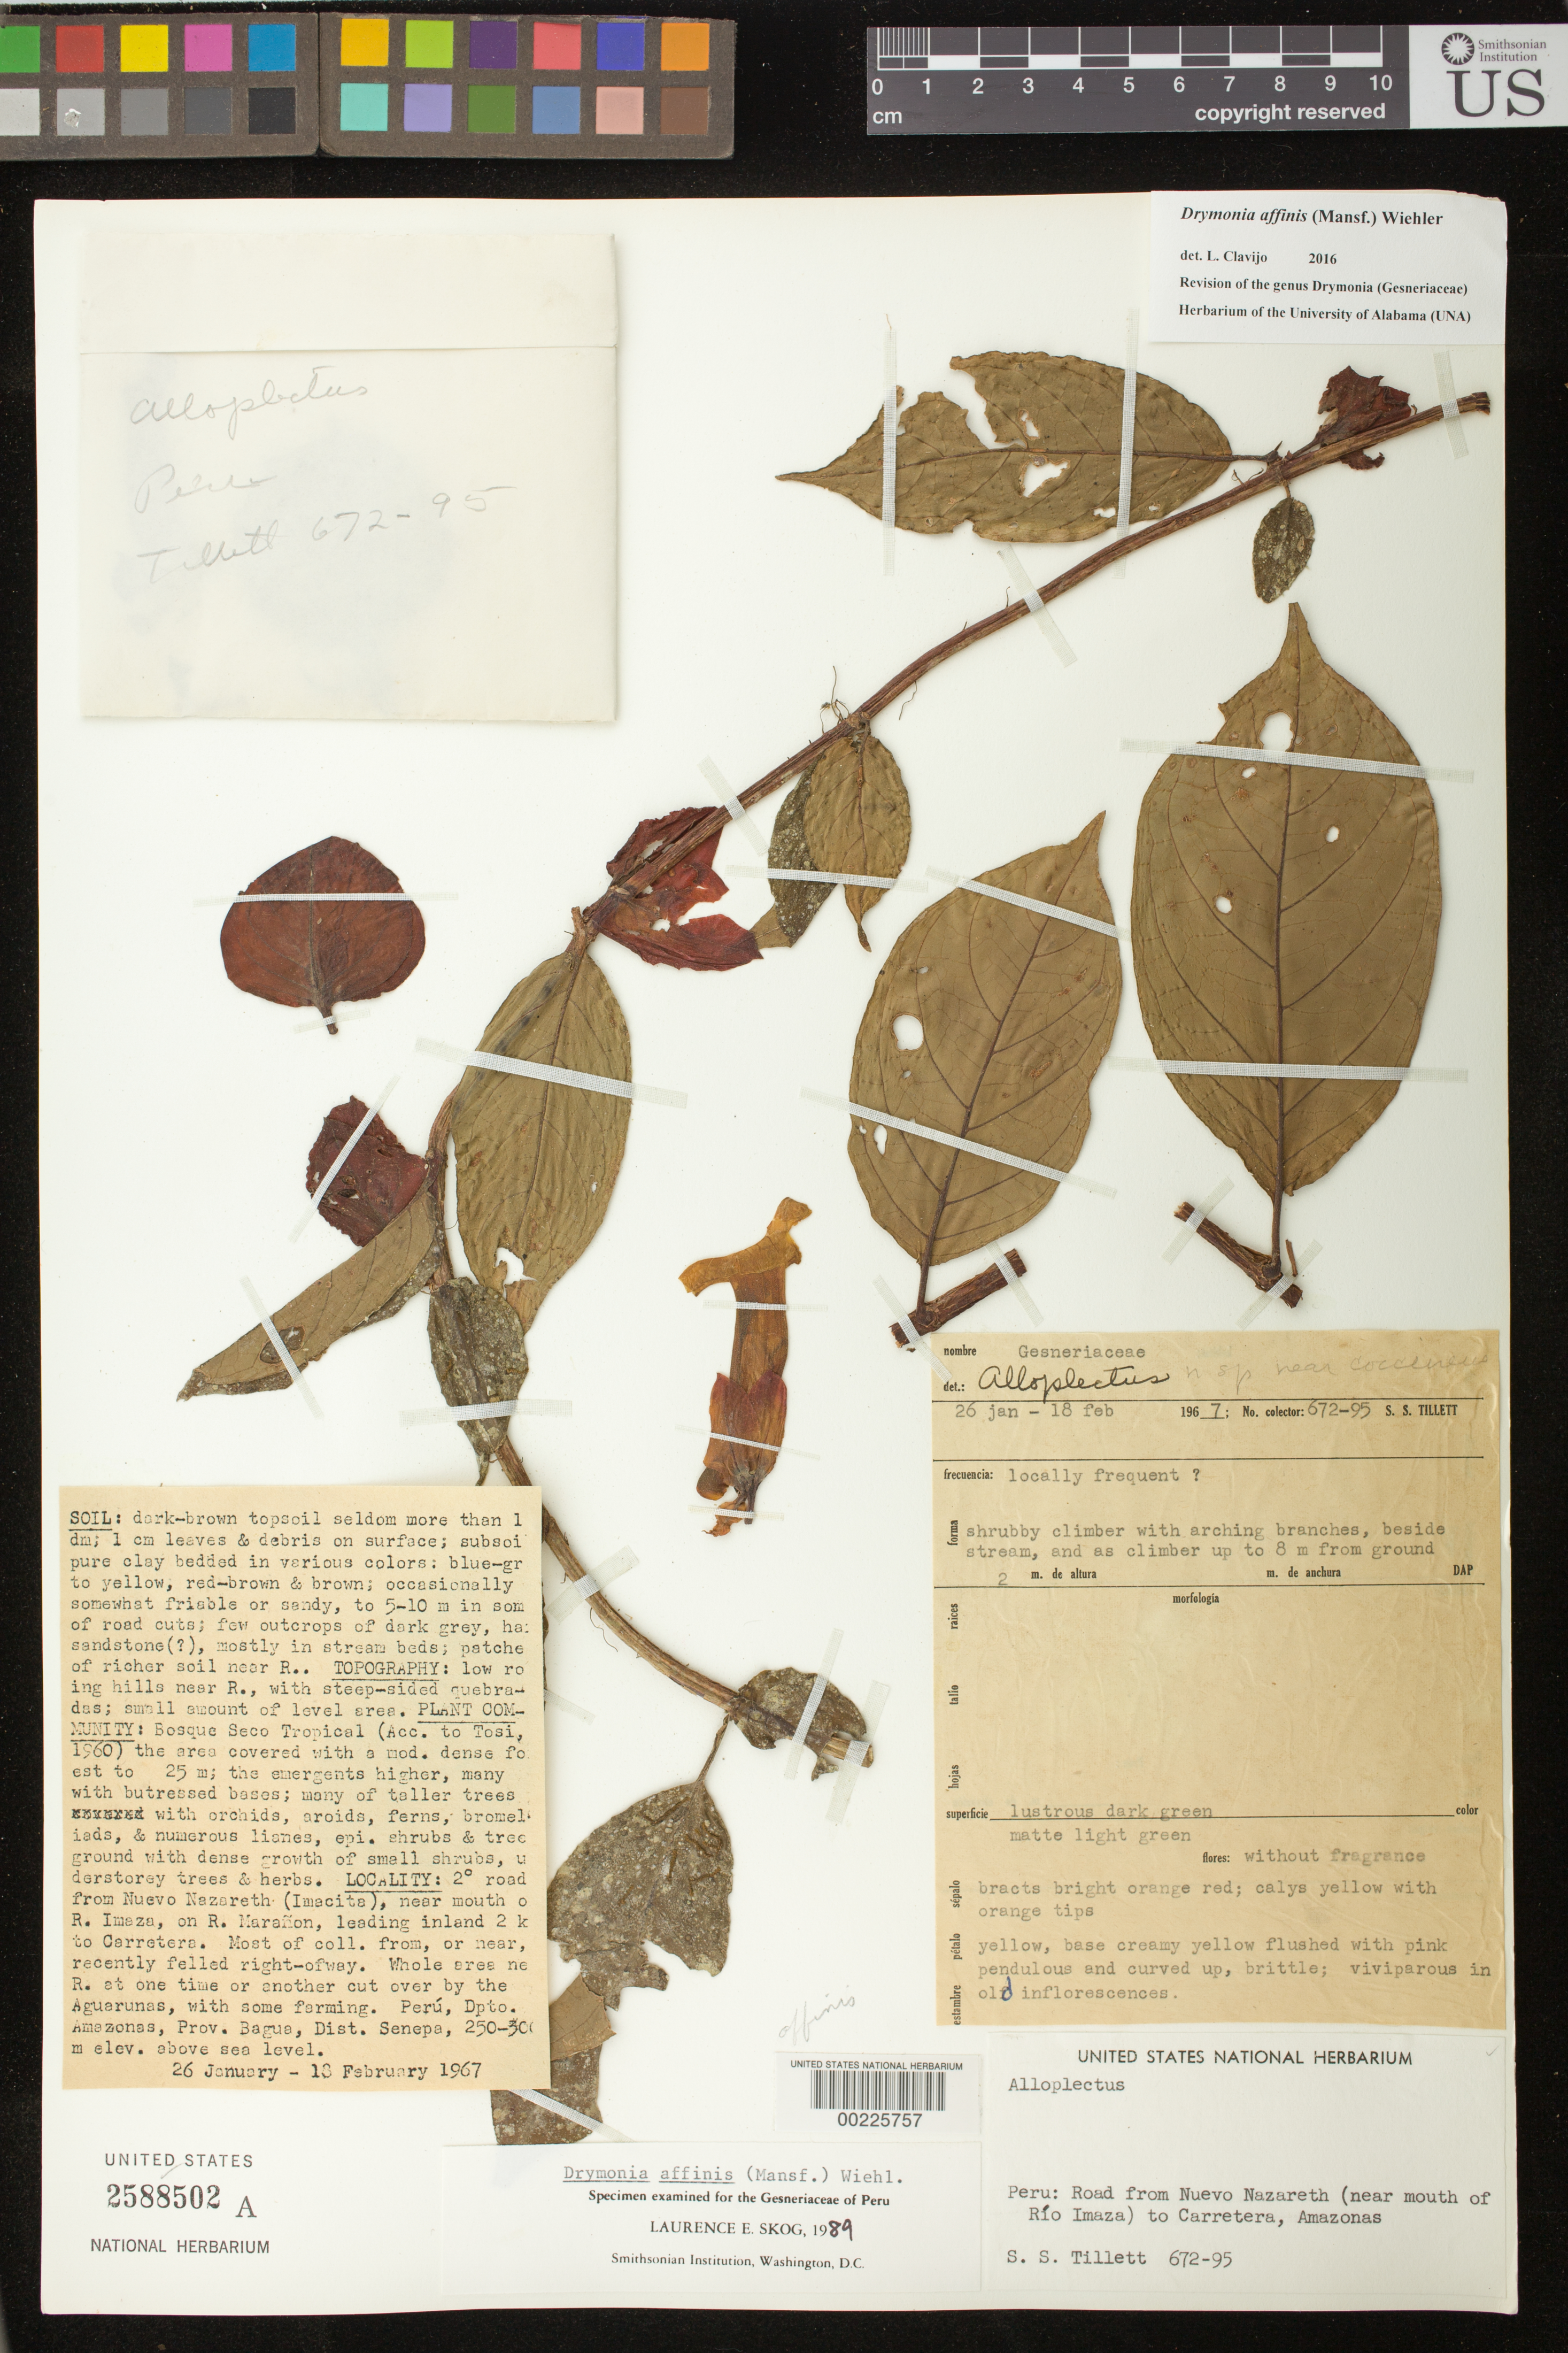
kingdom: Plantae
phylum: Tracheophyta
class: Magnoliopsida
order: Lamiales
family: Gesneriaceae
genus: Drymonia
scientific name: Drymonia affinis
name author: (Mansf.) Wiehler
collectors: S. S. Tillett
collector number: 672 -95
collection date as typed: Jan-Feb 1967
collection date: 1967-01/1967-02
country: Peru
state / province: Amazonas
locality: Prov. Bagua; Dist. Senepa, road from Nuevo Nazareth (near mouth of Rio Imaza) to highway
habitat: Secondary tropical forest (acc to Tosi, 1960)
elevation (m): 250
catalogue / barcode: US 2588502A